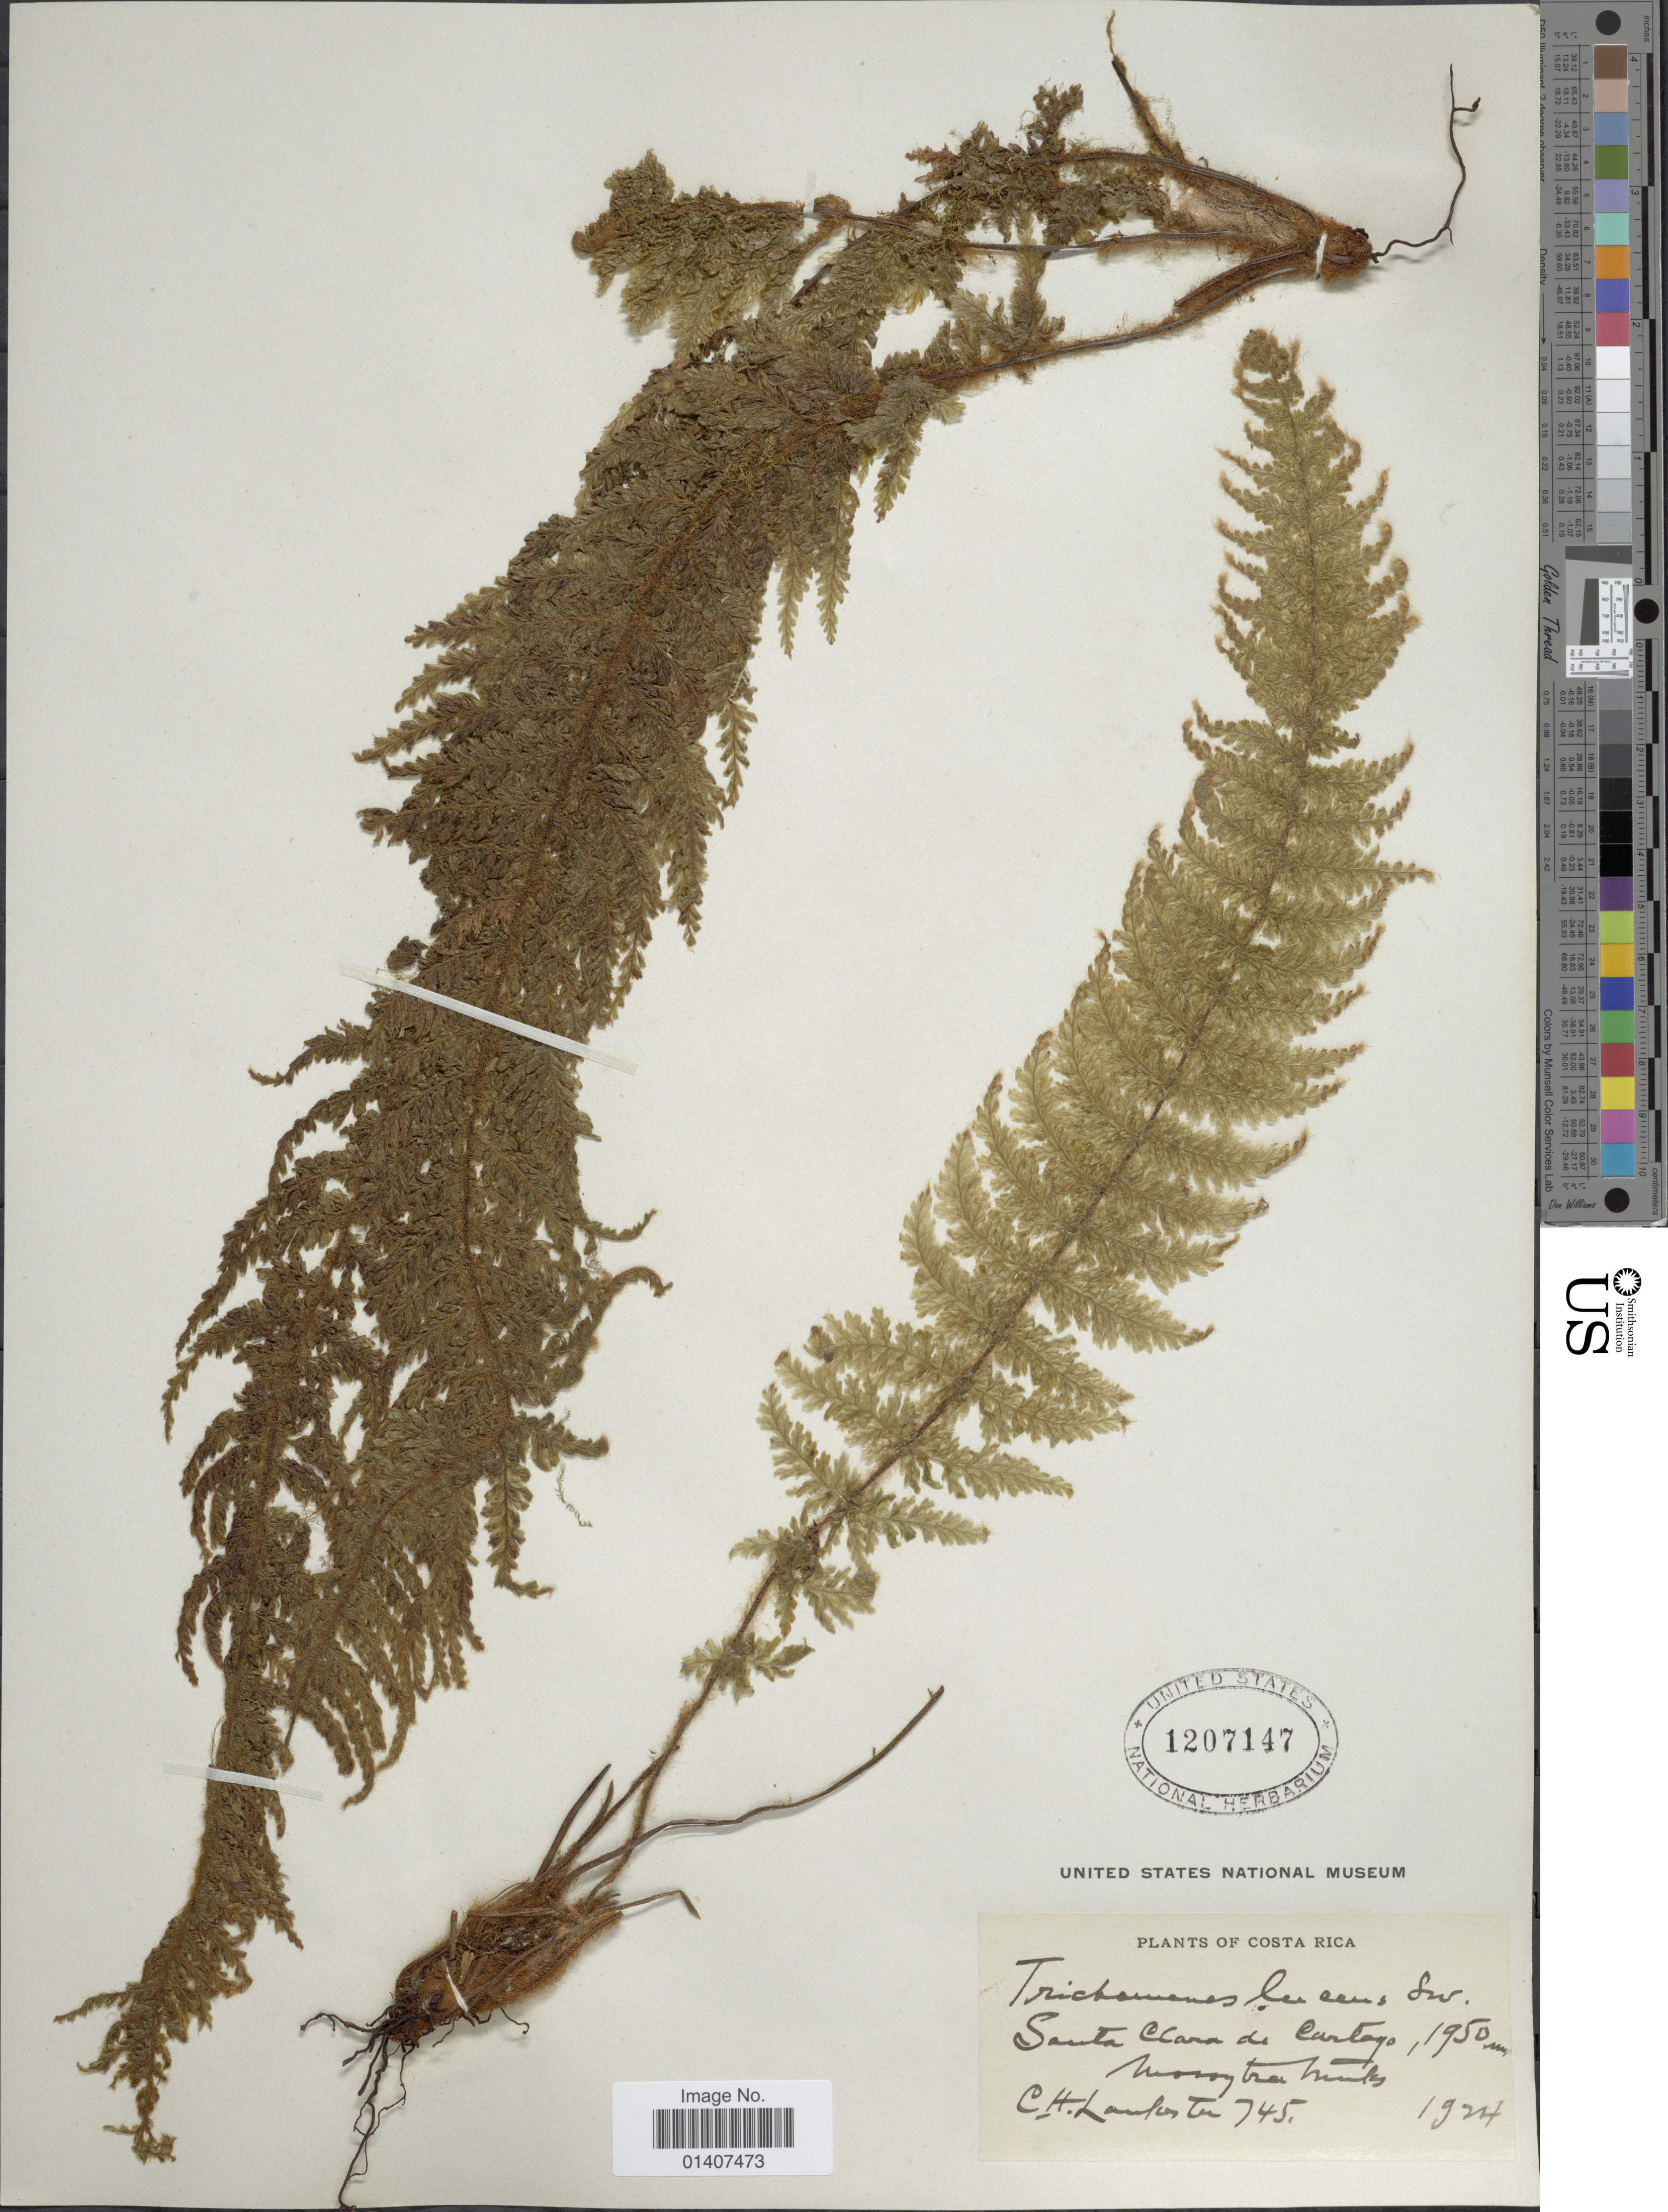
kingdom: Plantae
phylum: Tracheophyta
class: Polypodiopsida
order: Hymenophyllales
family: Hymenophyllaceae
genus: Trichomanes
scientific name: Trichomanes lucens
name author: Sw.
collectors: C. H. Lankester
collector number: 745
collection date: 1924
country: Costa Rica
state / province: Cartago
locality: Santa Clara de Cartago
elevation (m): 1950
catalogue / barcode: US 1207147